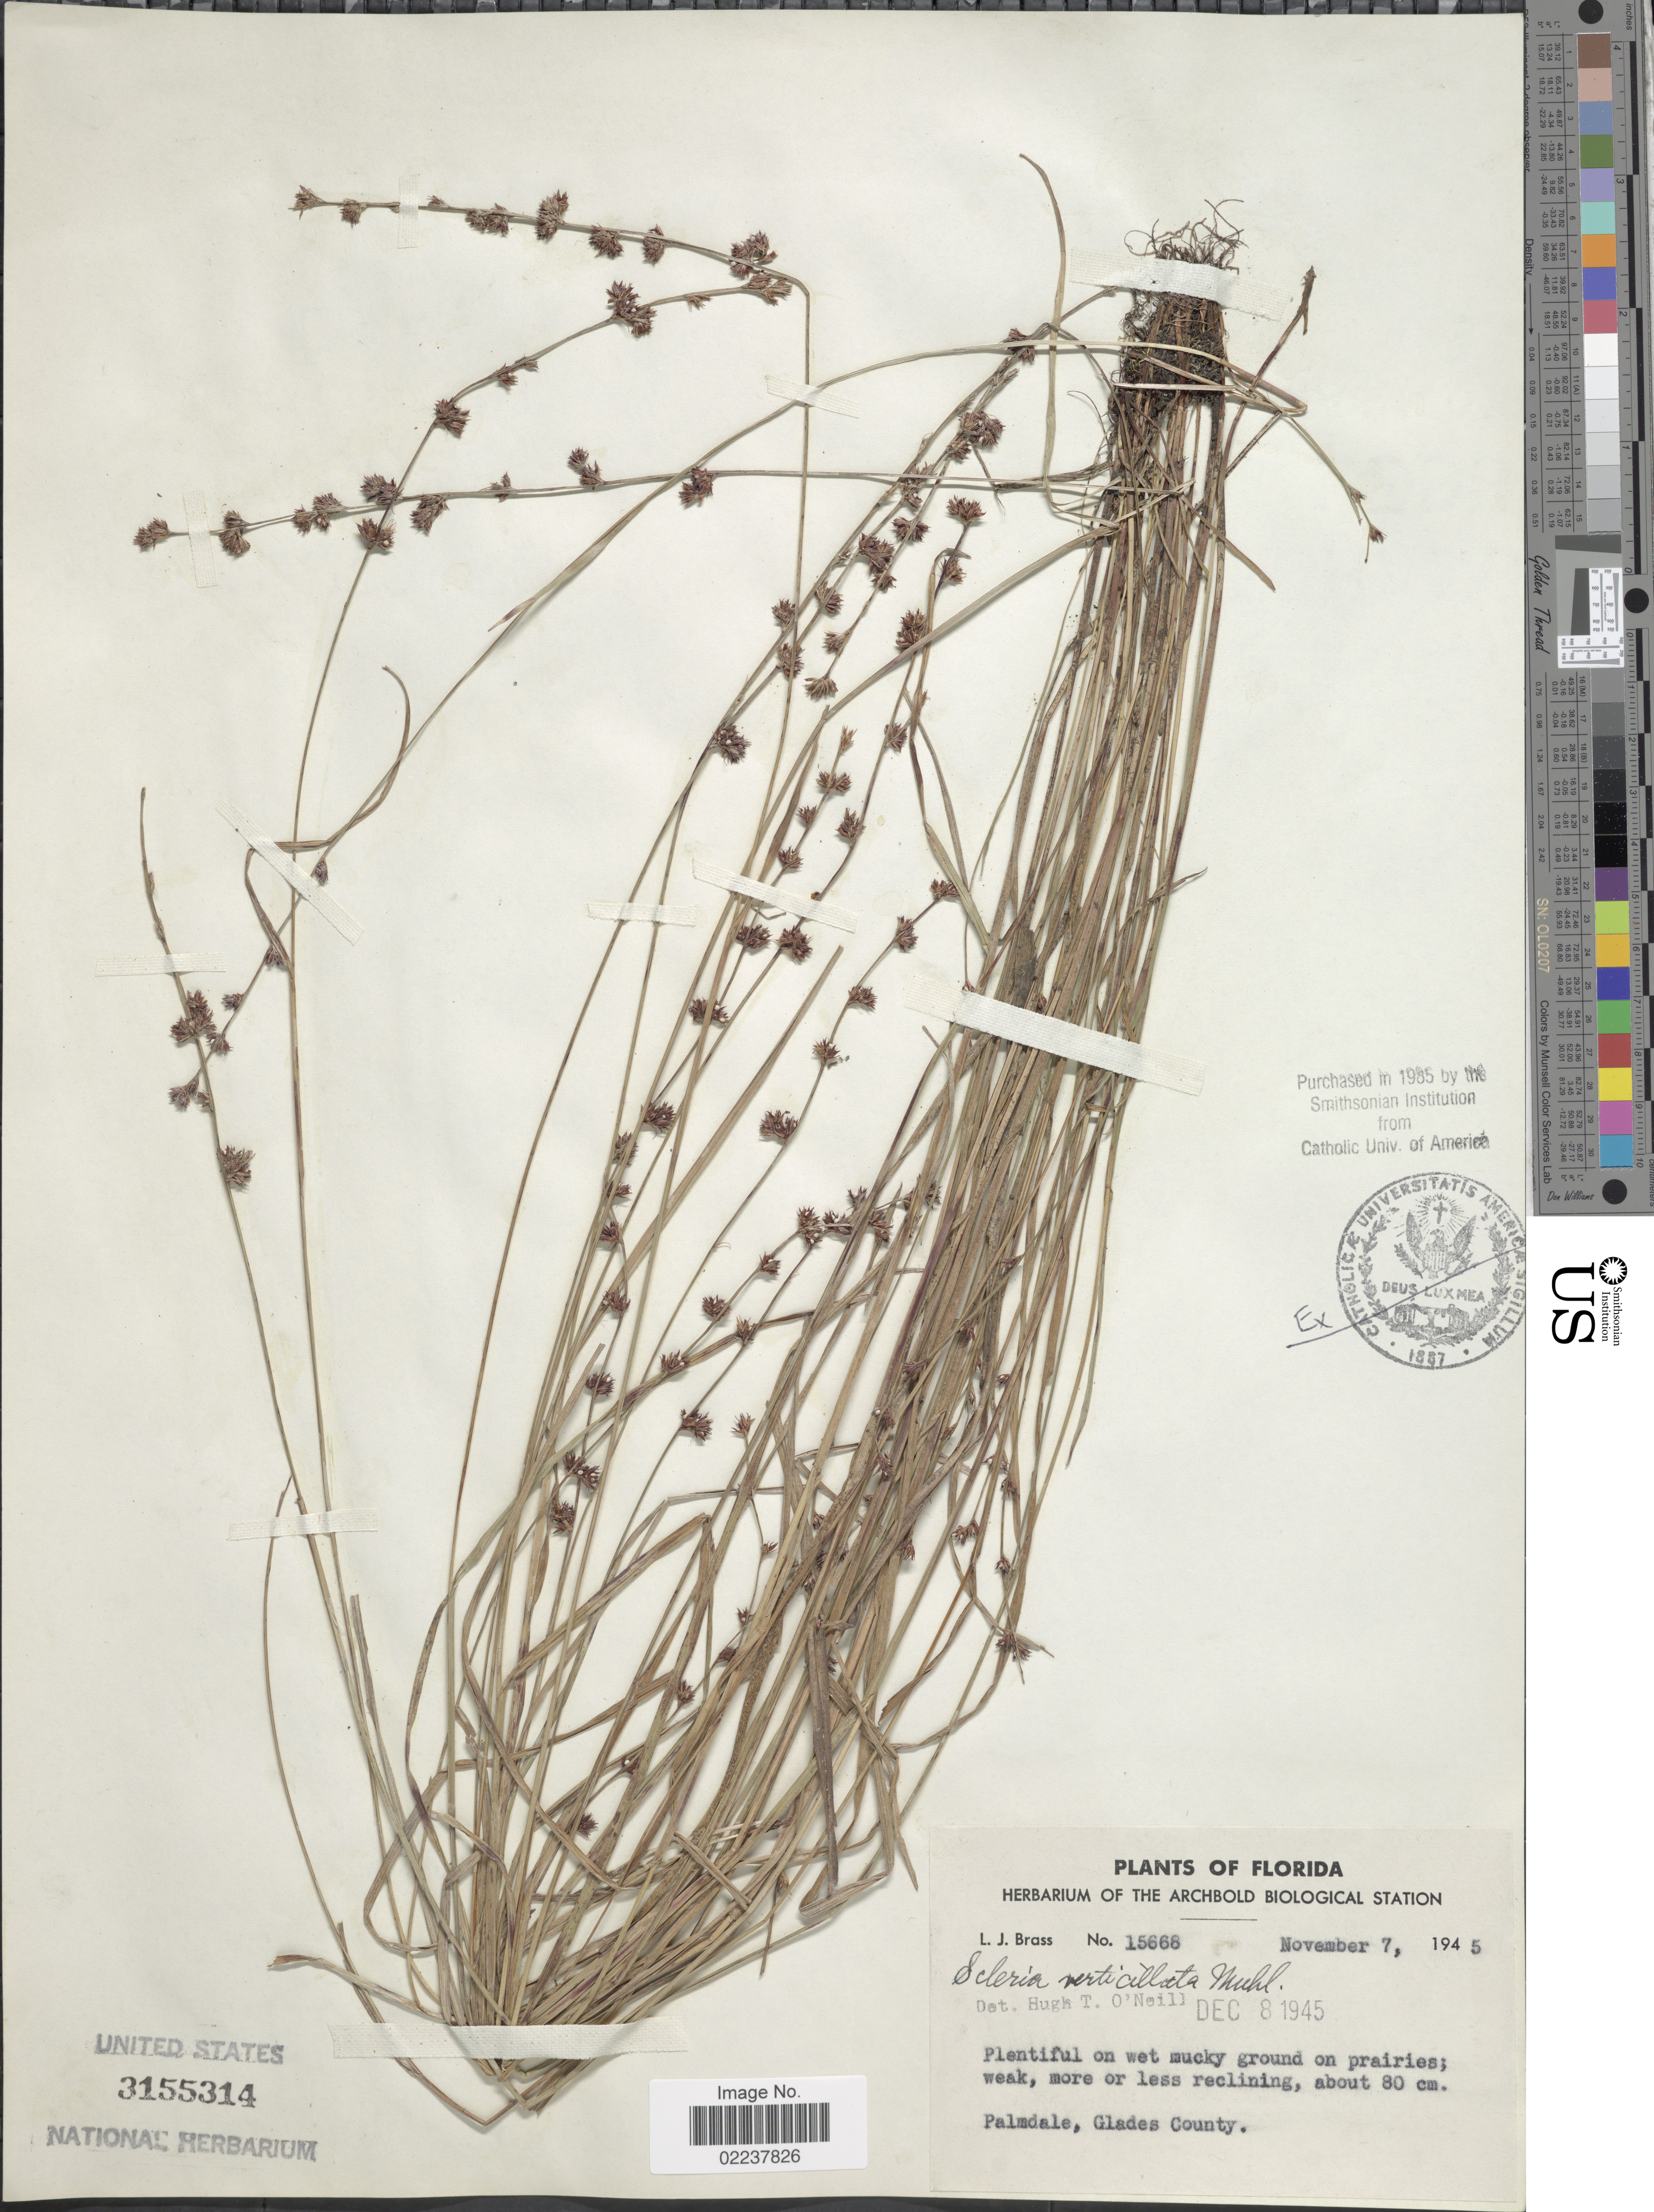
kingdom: Plantae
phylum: Tracheophyta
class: Liliopsida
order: Poales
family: Cyperaceae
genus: Scleria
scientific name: Scleria verticillata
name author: Muhl. ex Willd.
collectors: L. J. Brass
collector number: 15668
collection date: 1945-11-07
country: United States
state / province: Florida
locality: Palmdale, Glades County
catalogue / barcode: US 3155314